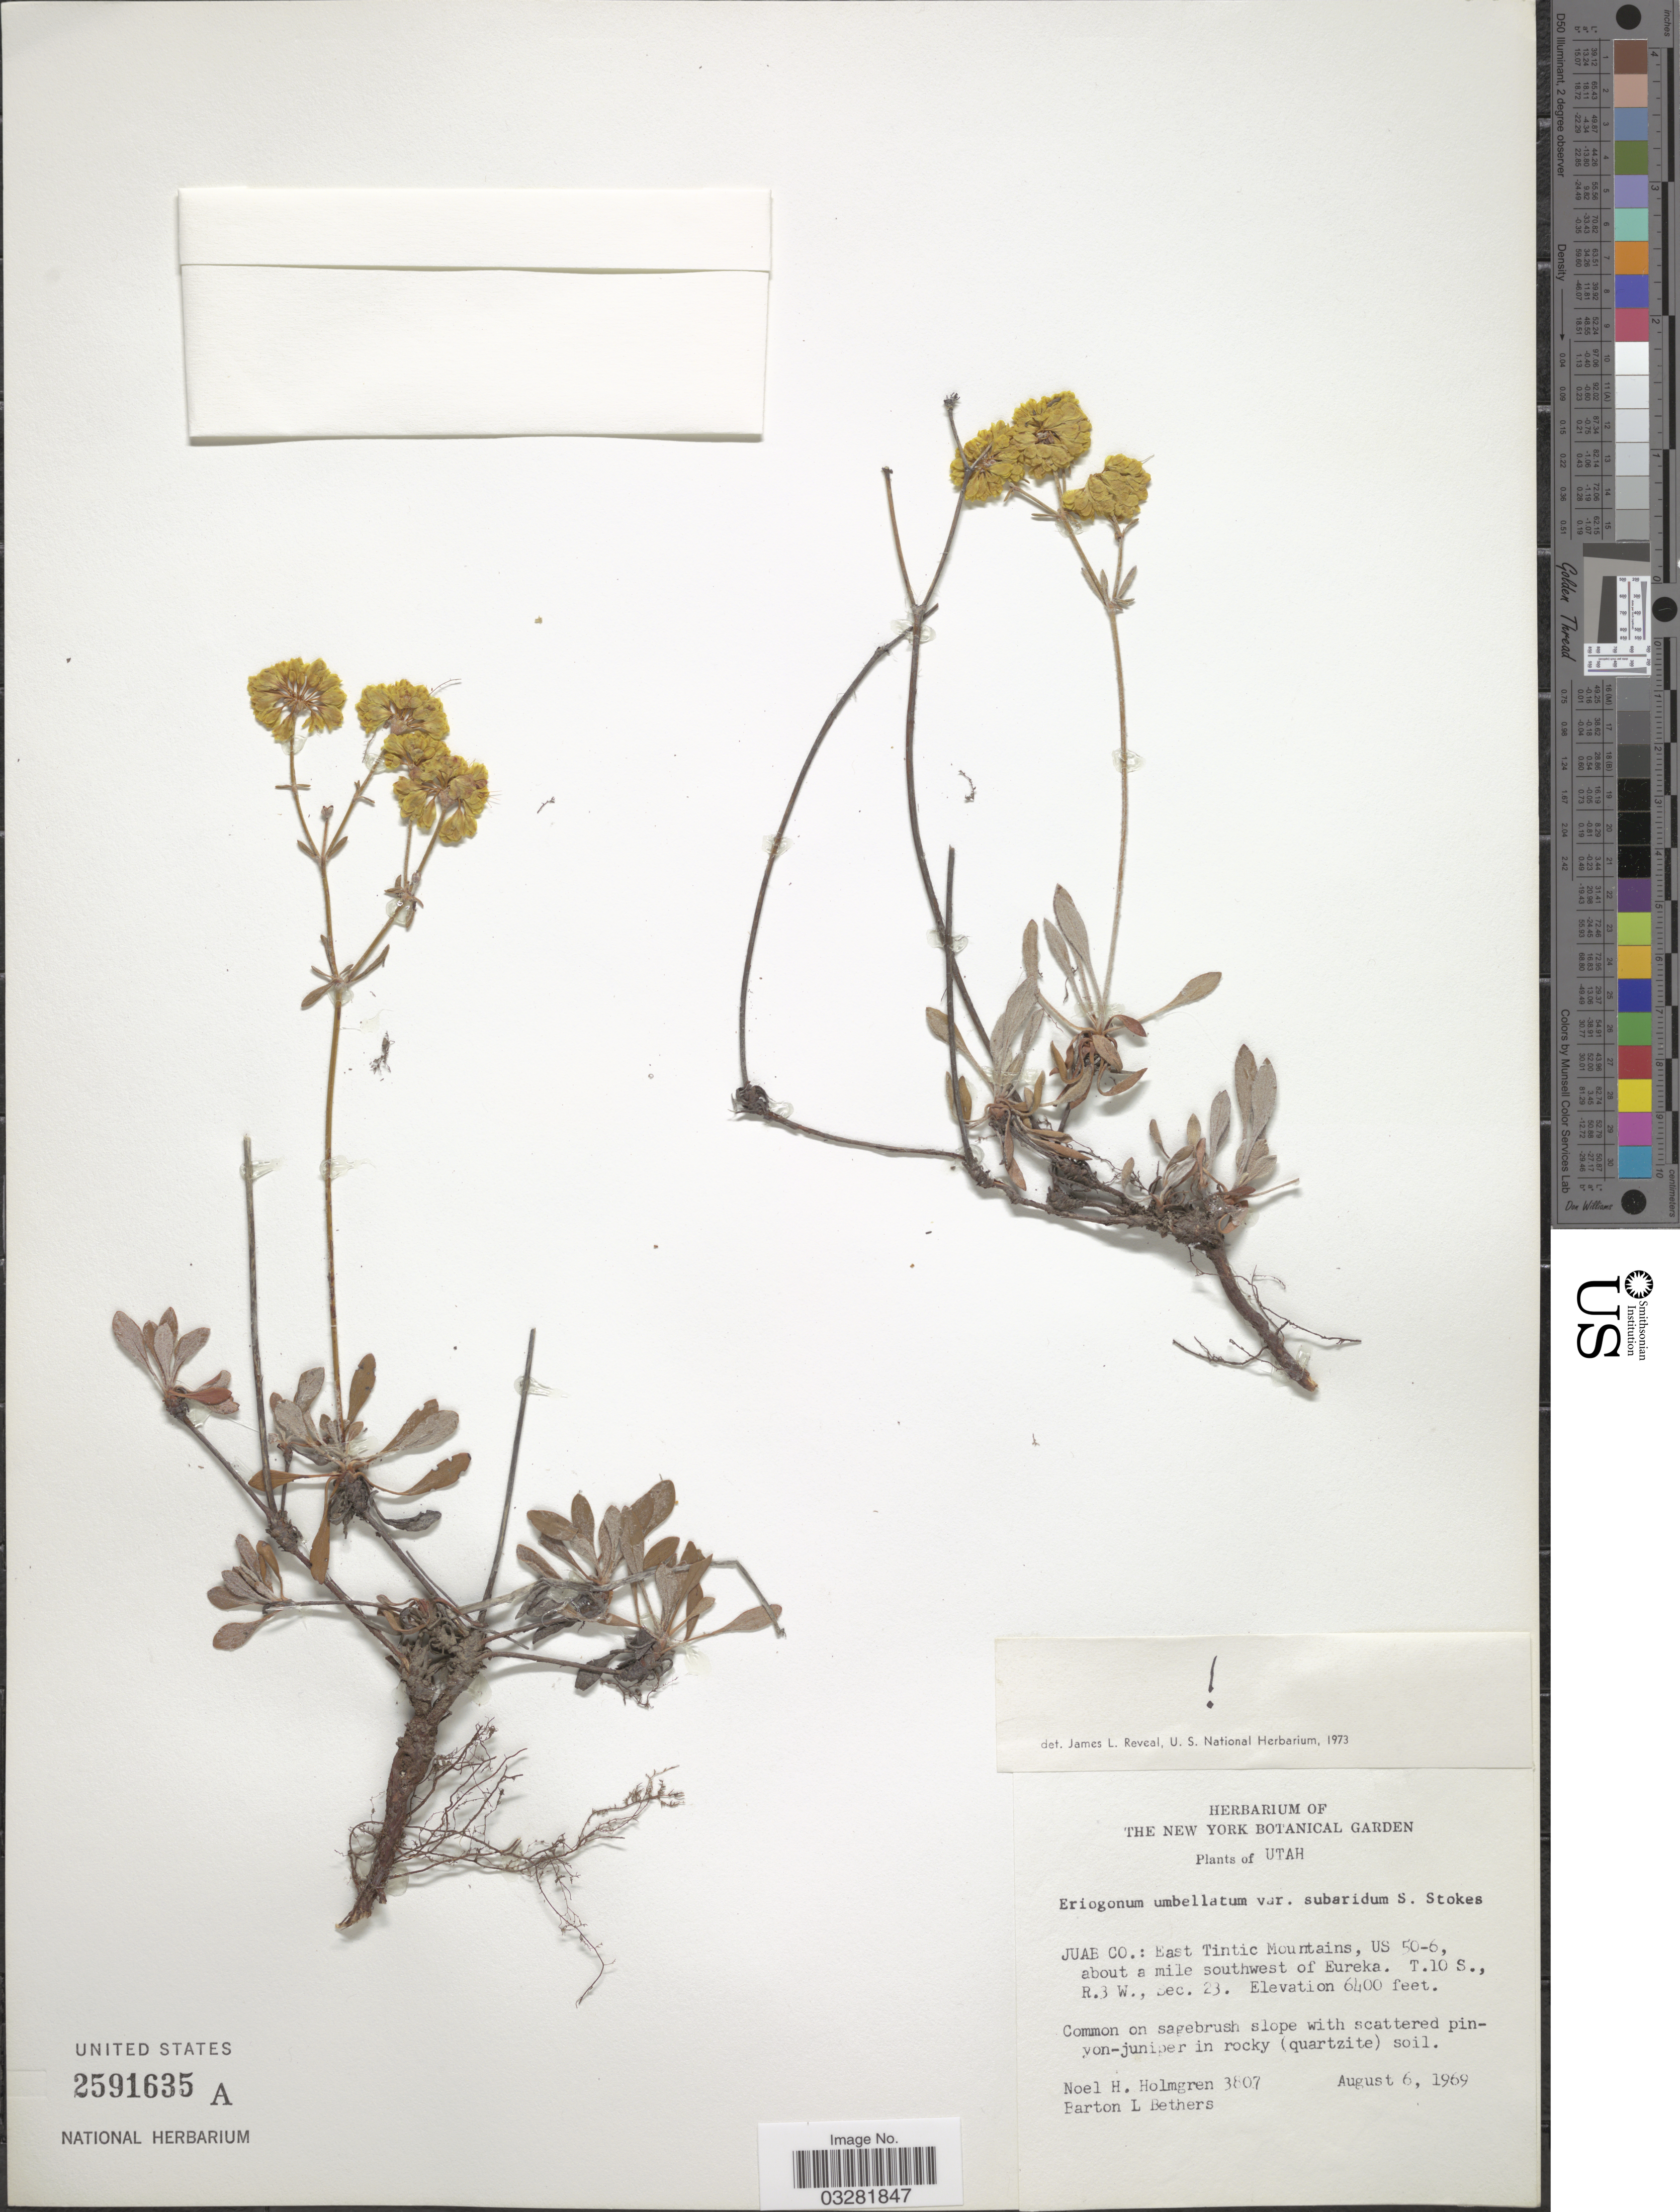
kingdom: Plantae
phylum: Tracheophyta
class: Magnoliopsida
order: Caryophyllales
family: Polygonaceae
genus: Eriogonum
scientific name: Eriogonum umbellatum var. subalpinum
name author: M.E. Jones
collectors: N. H. Holmgren & B. Bethers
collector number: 3807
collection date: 1969-08-06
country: United States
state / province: Utah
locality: Juab Co.: East Tintic Mountains, US 50-6, about a mile southwest of Eureka, T.10 S., R.3 W., Sec. 23.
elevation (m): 1951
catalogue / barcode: US 2591635A